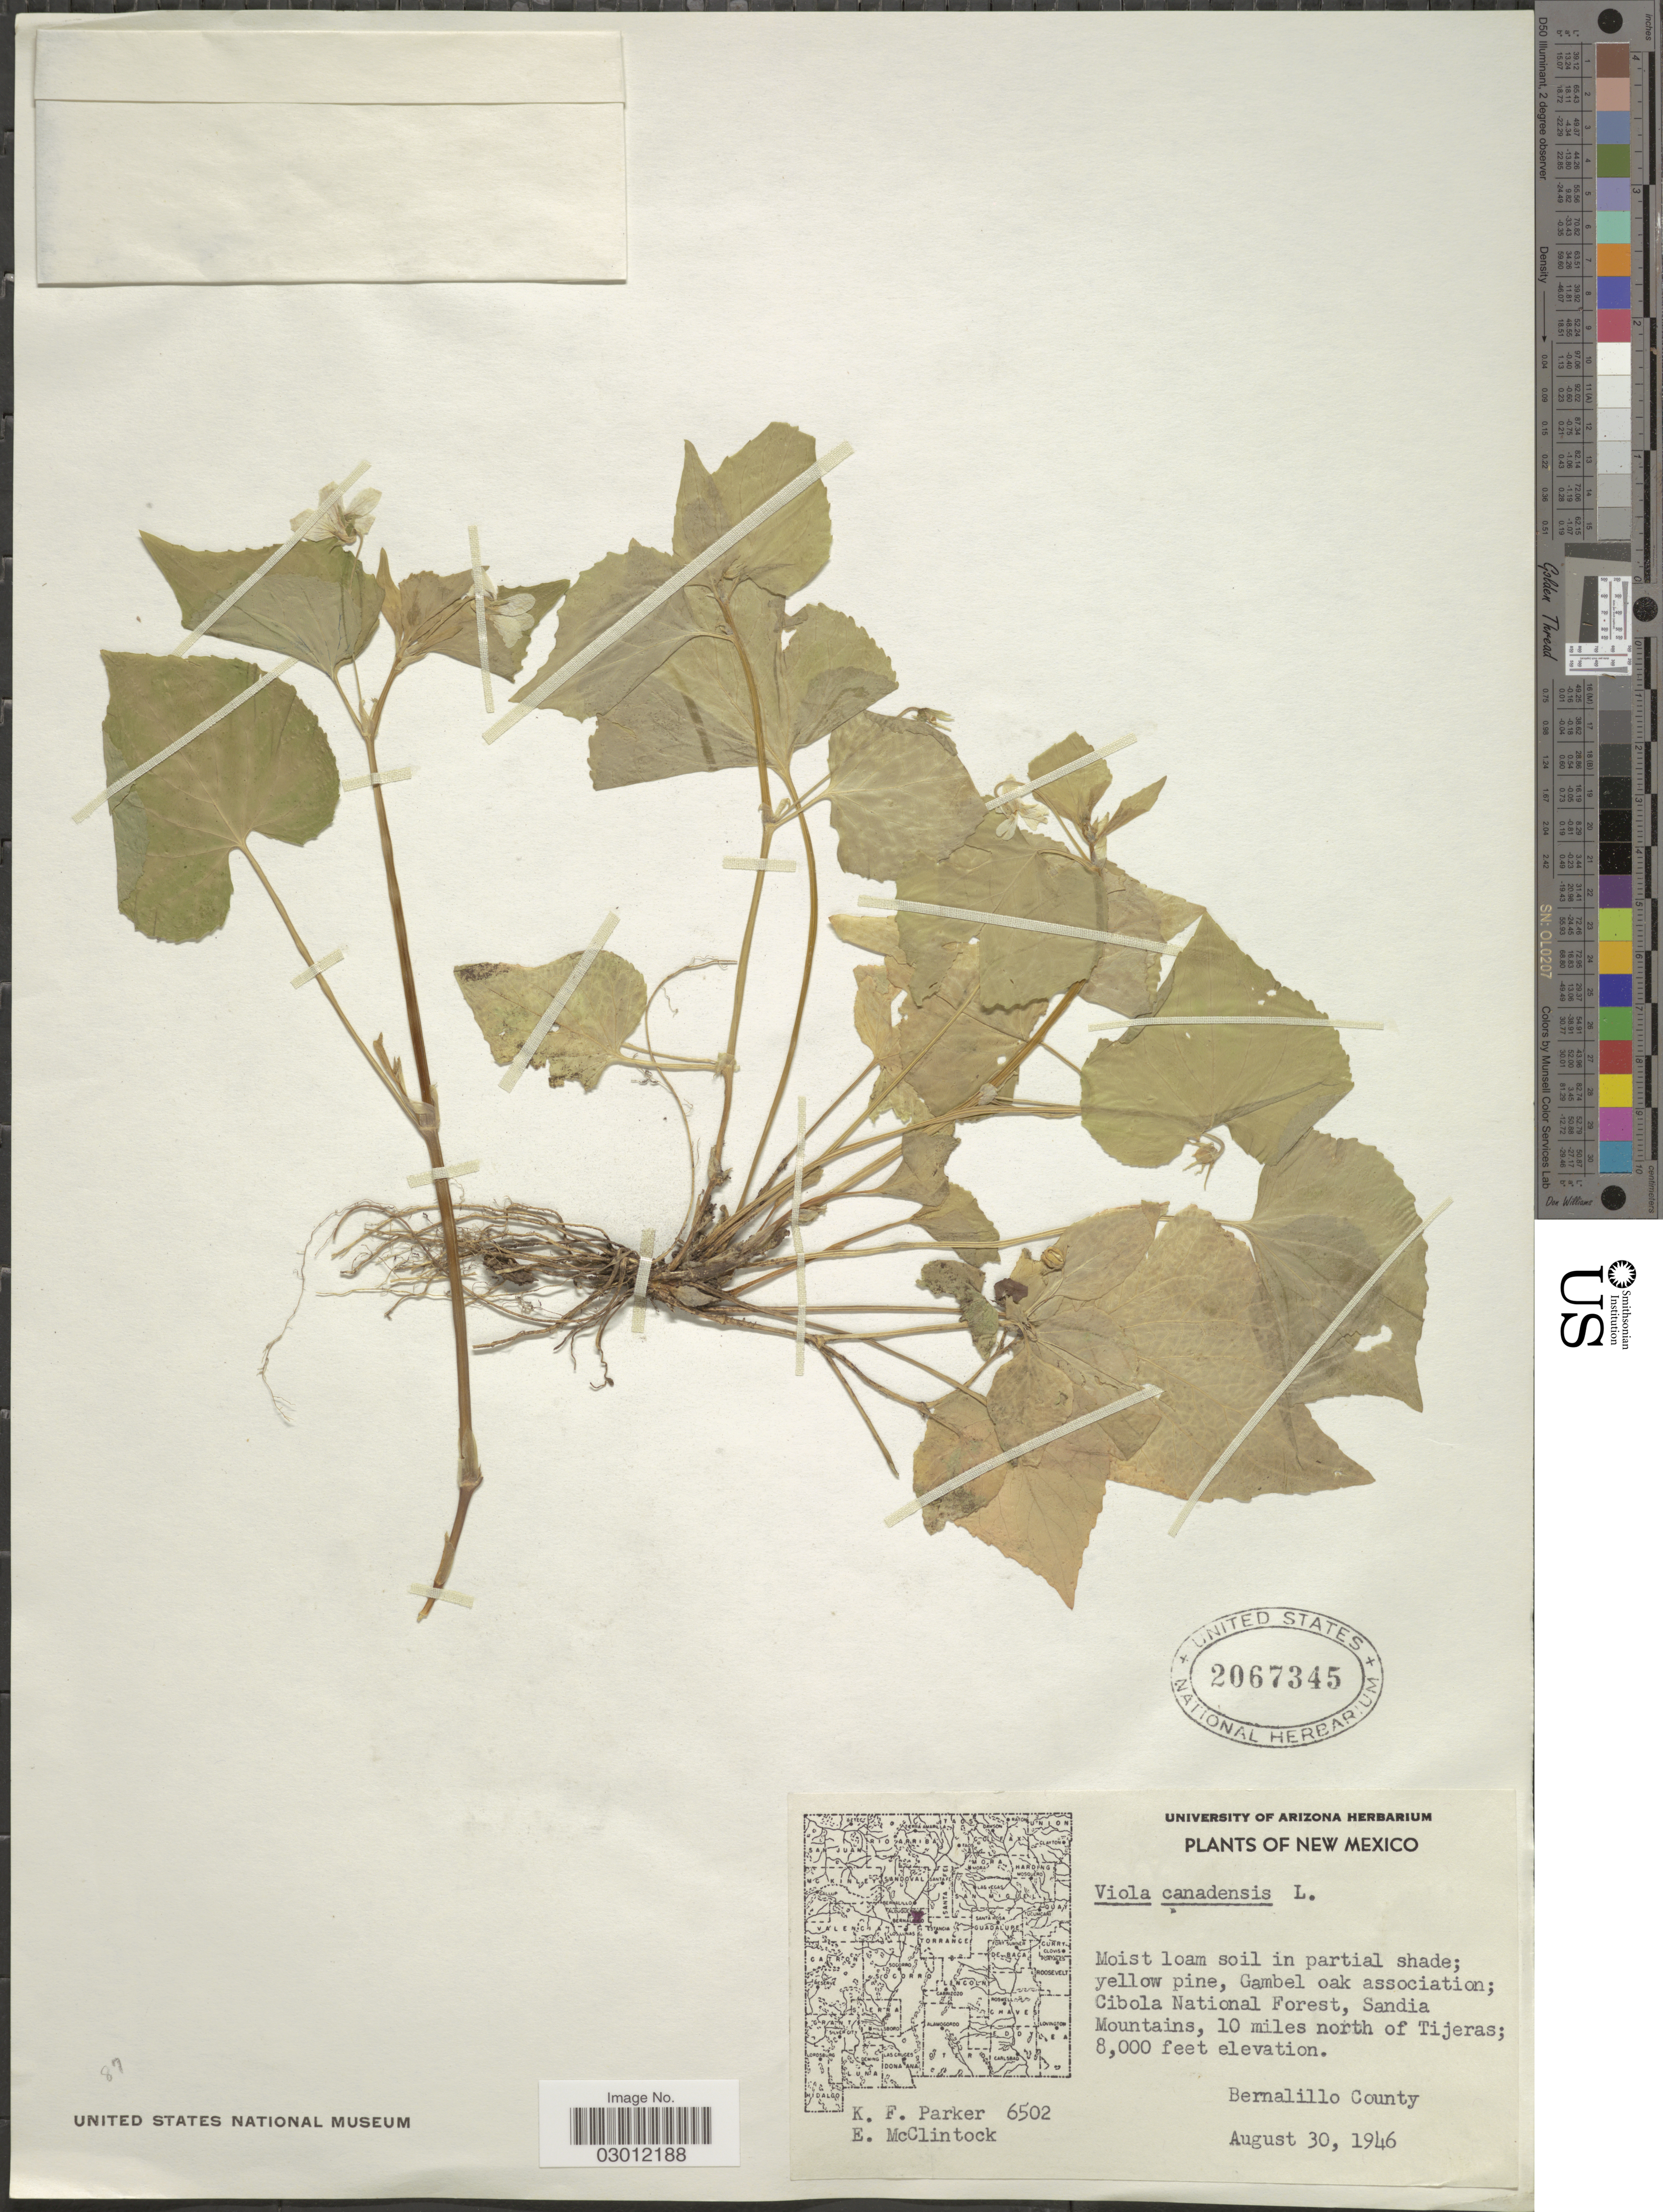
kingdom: Plantae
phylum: Tracheophyta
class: Magnoliopsida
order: Malpighiales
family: Violaceae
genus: Viola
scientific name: Viola canadensis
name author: L.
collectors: K. F. Parker & E. McClintock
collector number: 6502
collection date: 1946-08-30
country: United States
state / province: New Mexico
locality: Cibola National Forest, Sandia Mountains, 10 miles north of Tijeras. Bernalillo County.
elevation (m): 2438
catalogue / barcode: US 2067345